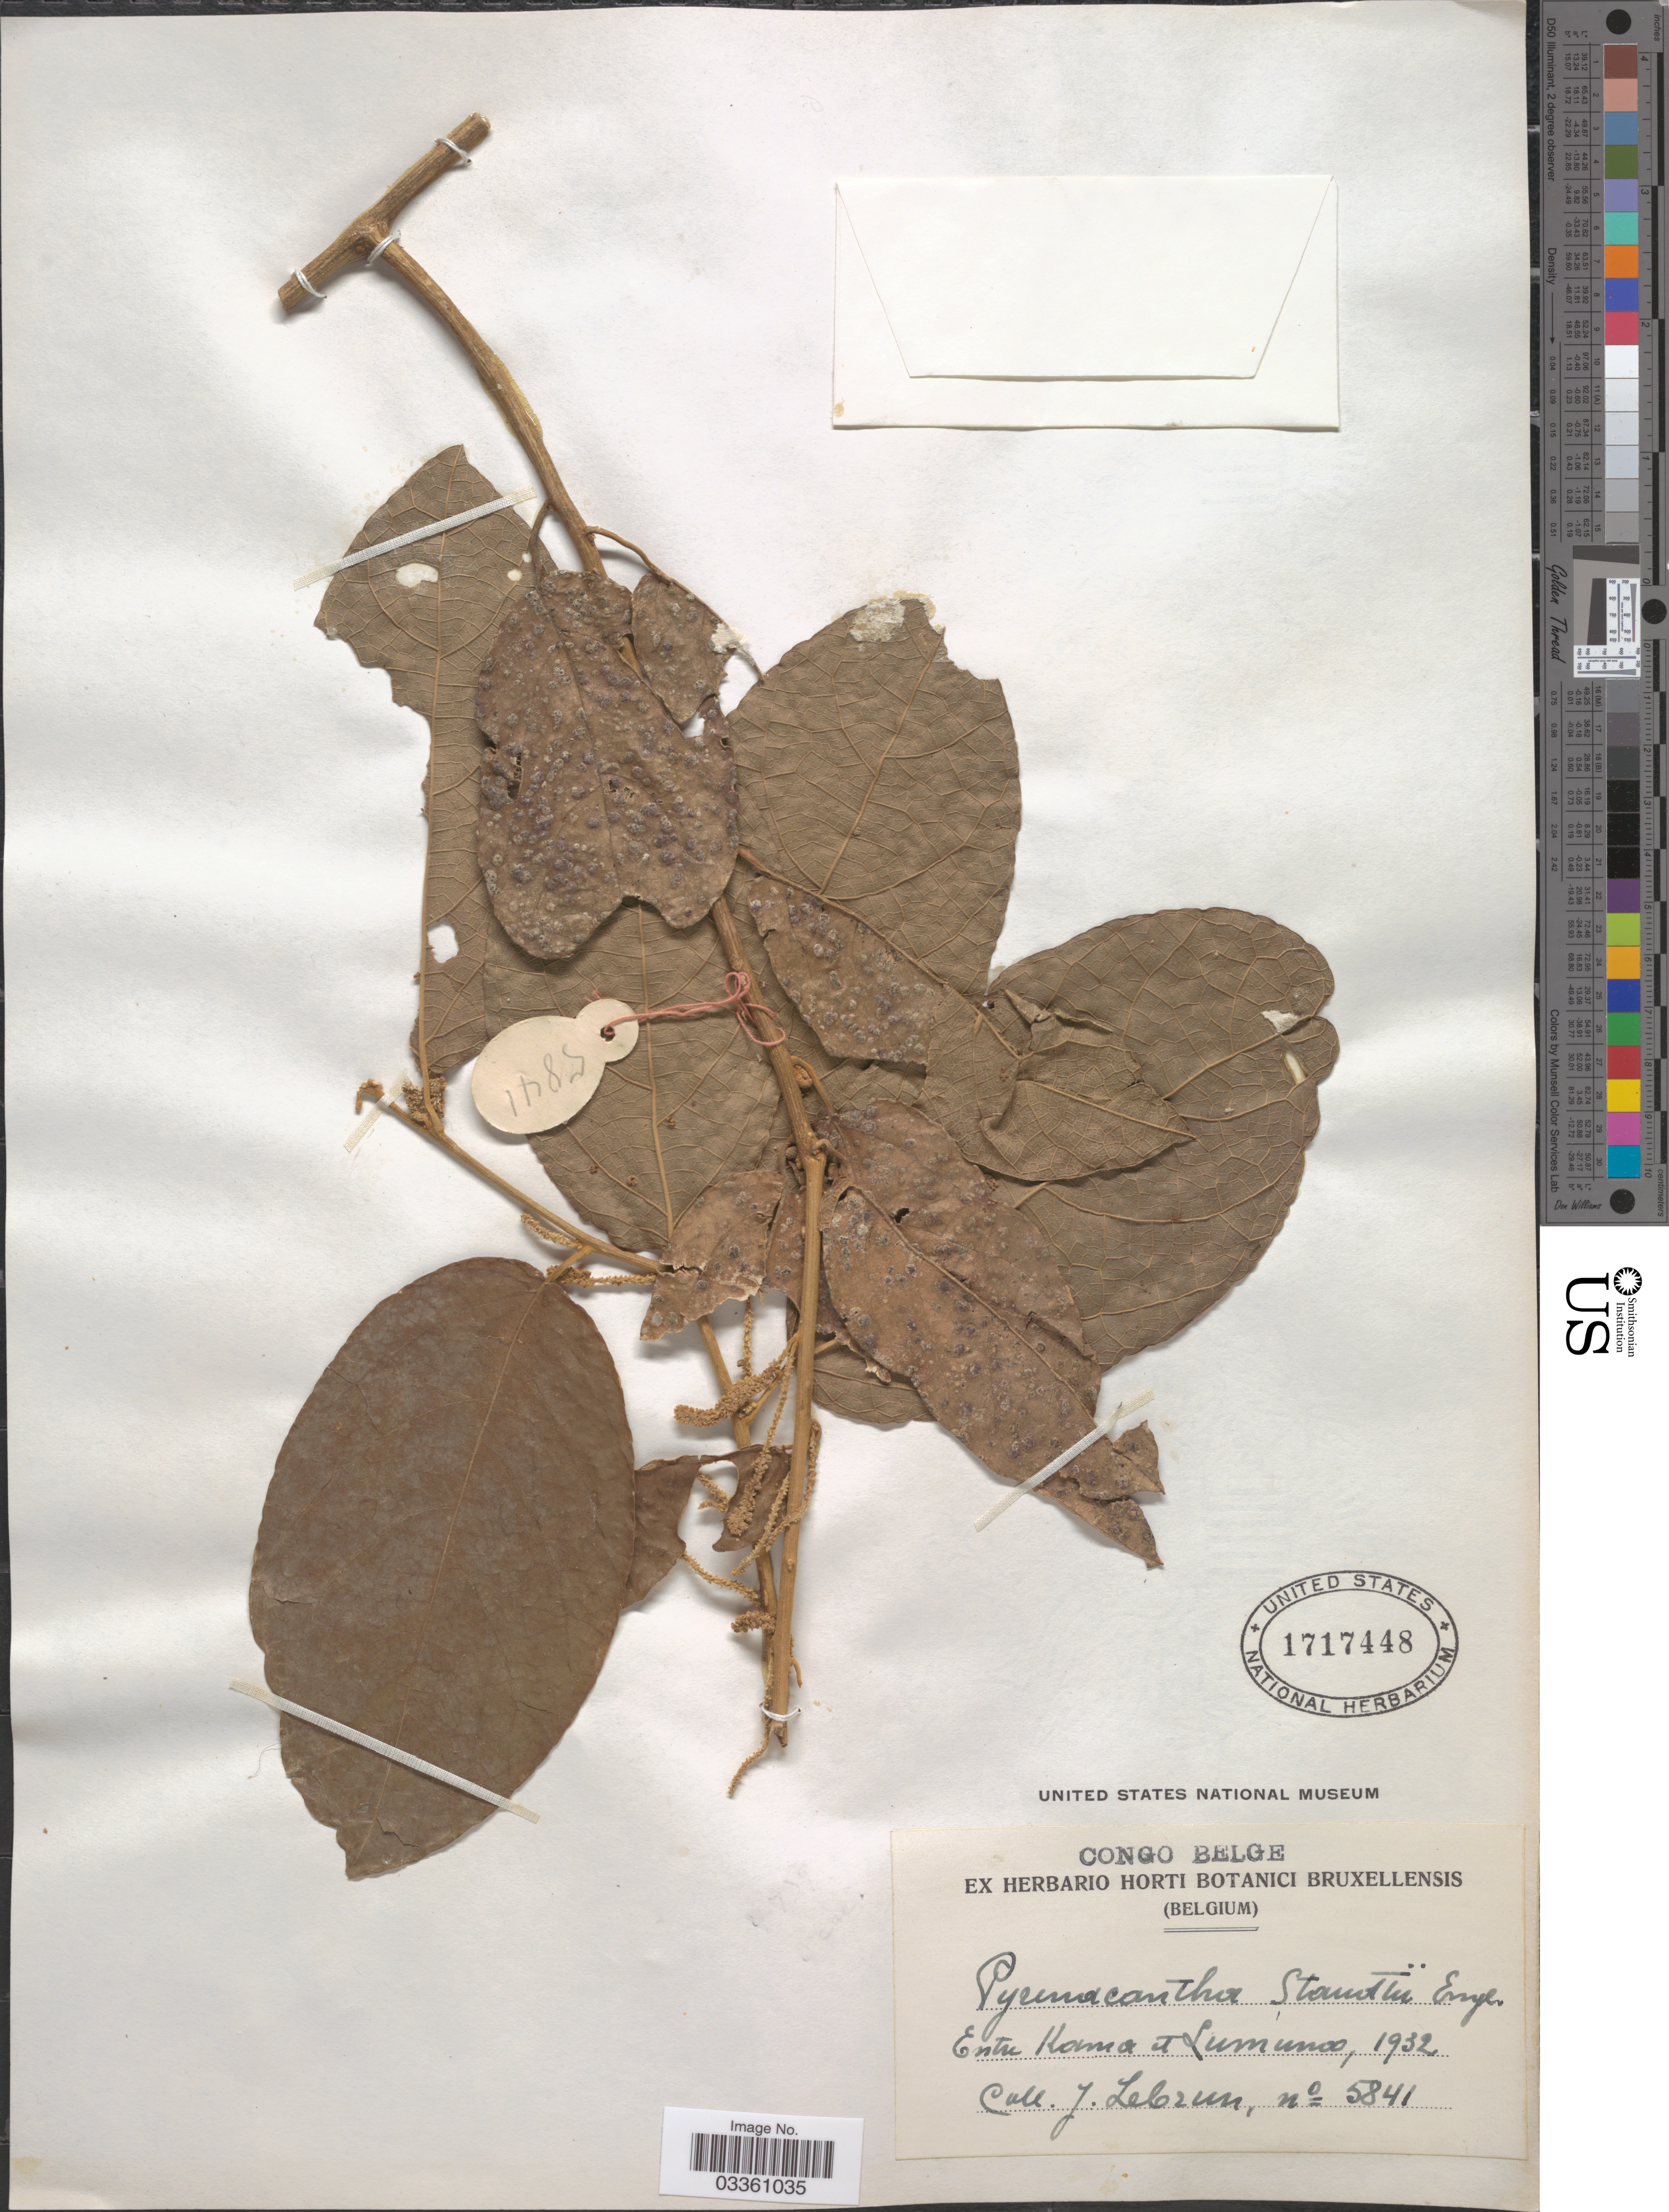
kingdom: Plantae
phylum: Tracheophyta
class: Magnoliopsida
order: Icacinales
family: Icacinaceae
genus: Pyrenacantha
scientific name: Pyrenacantha staudtii var. staudtii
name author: (Engl.) Engl.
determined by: Strong, Mark T., (BOT), Smithsonian Institution - National Museum of Natural History (UNITED STATES)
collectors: J. A. Lebrun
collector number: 5841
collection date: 1932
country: Congo, Democratic Republic of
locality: Congo Belge. Entre Kama et Lumuna.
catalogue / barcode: US 1717448